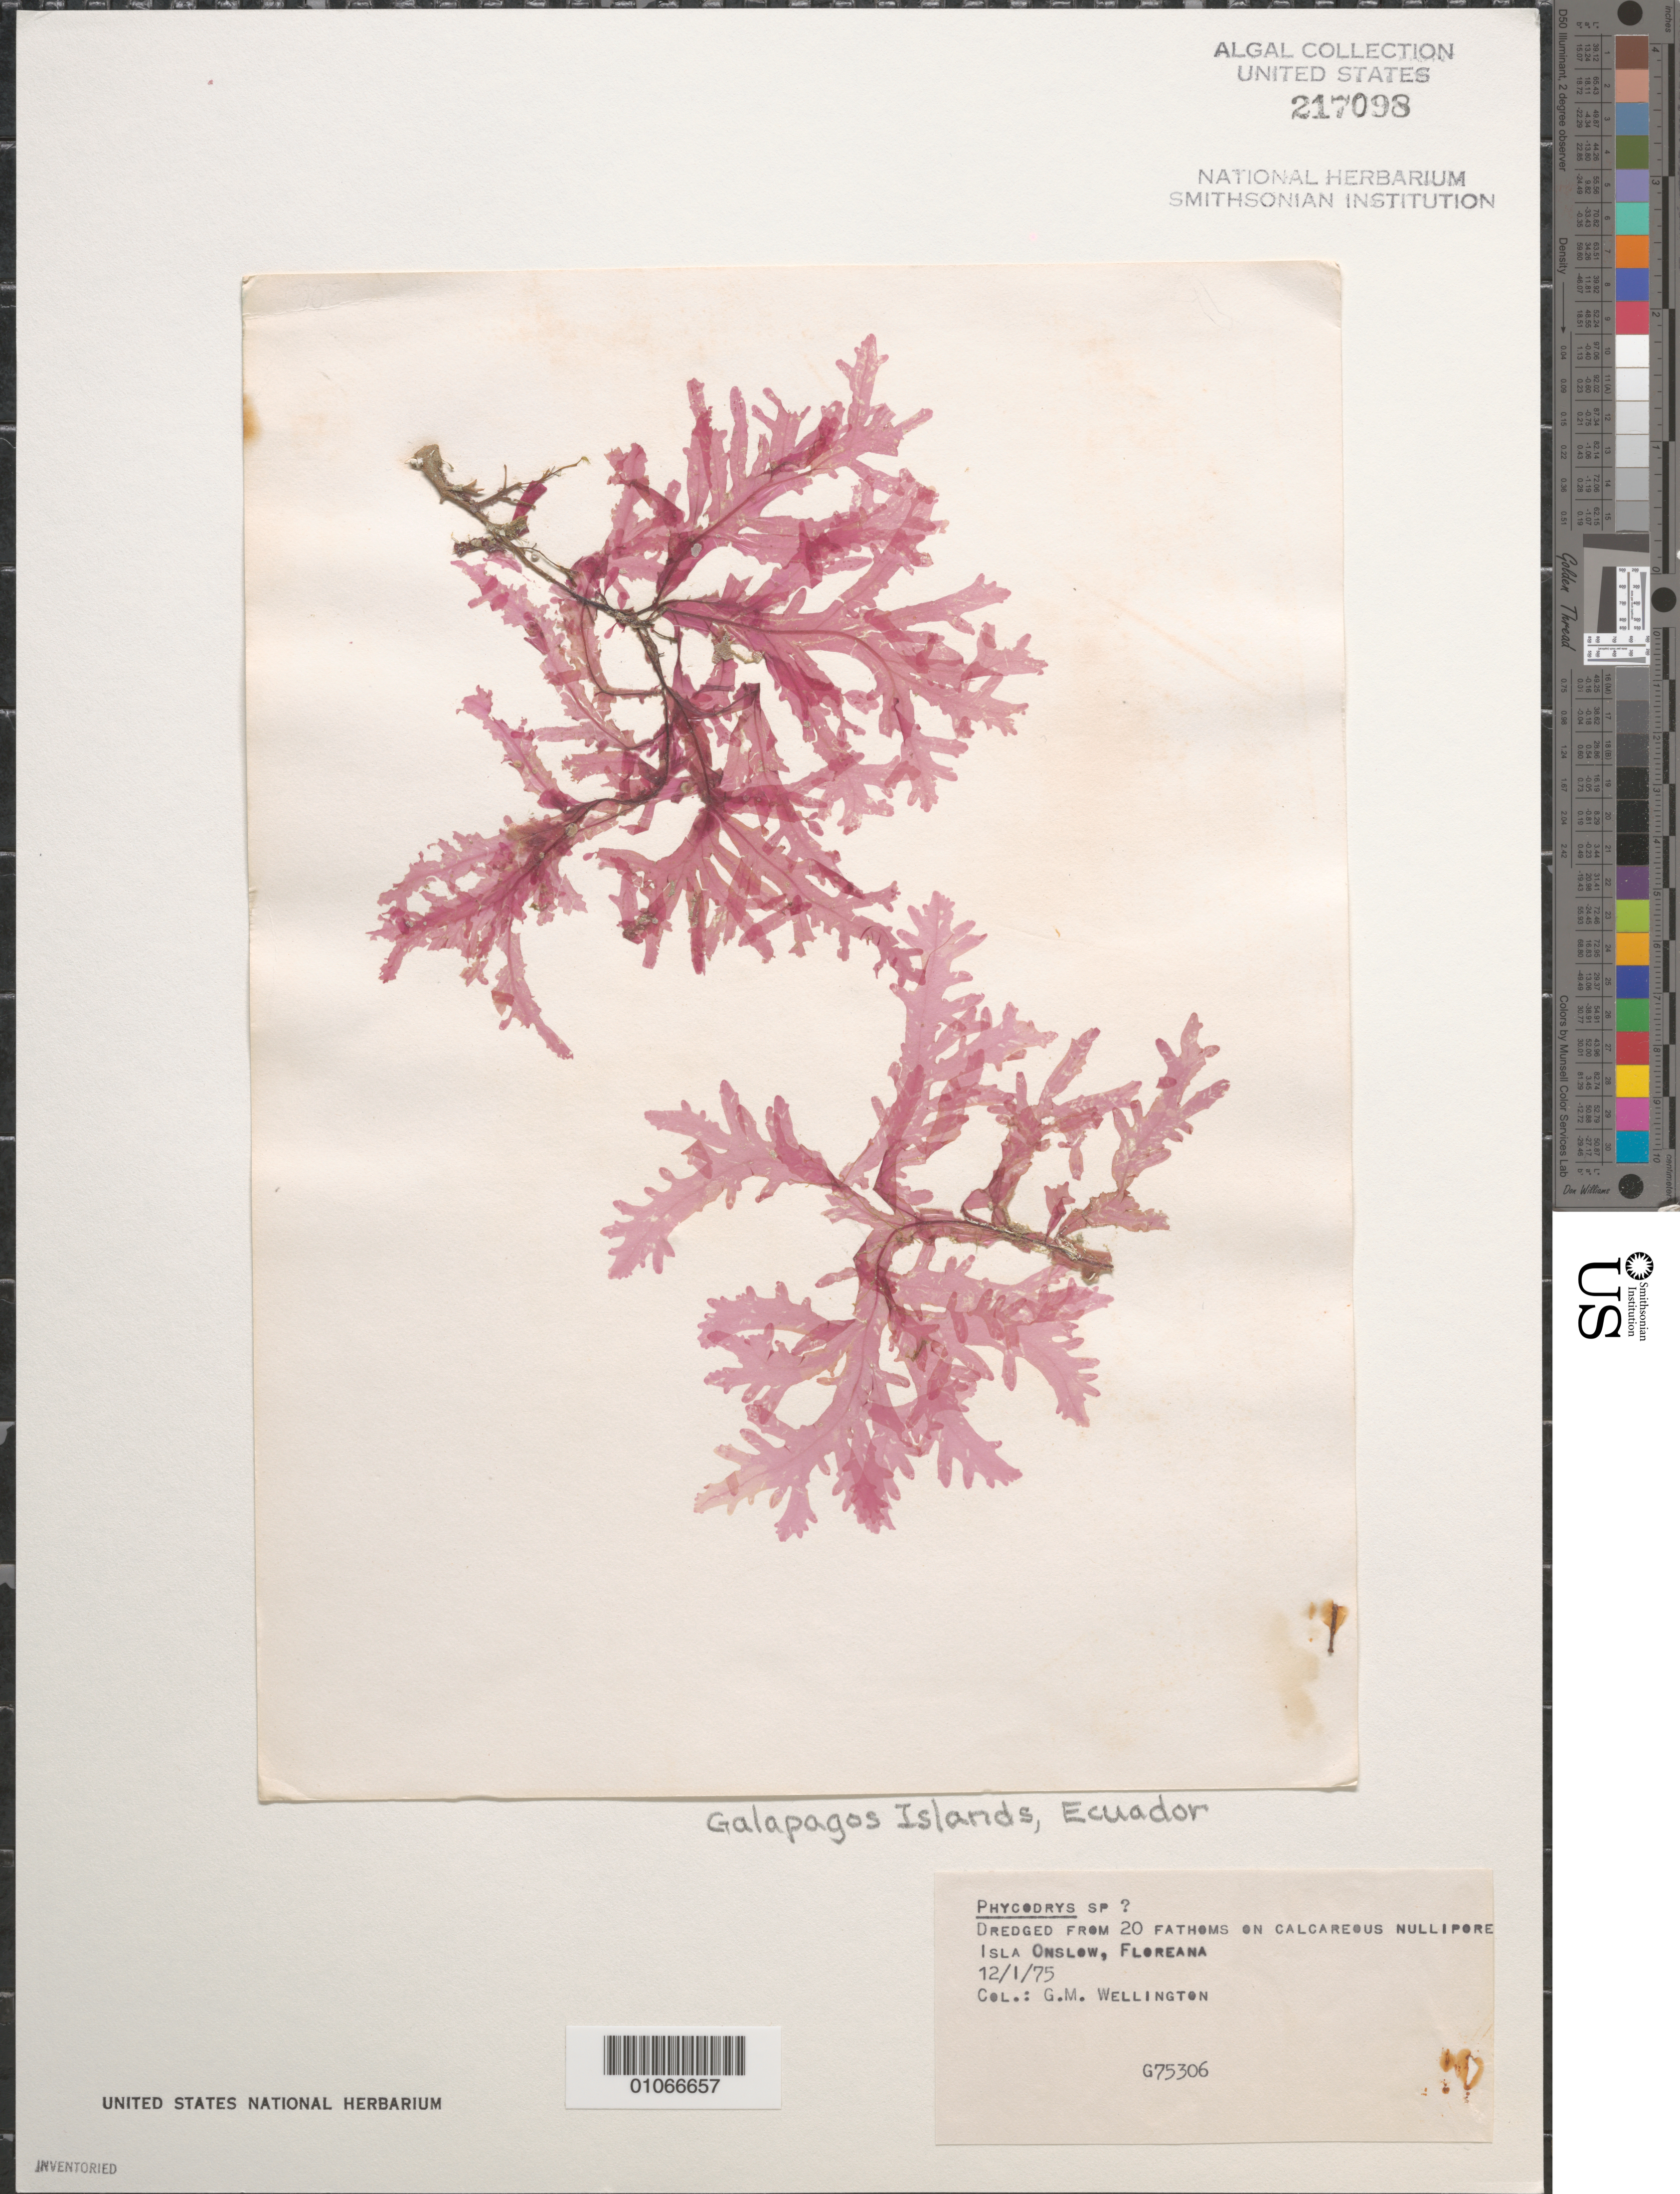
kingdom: Plantae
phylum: Rhodophyta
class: Florideophyceae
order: Ceramiales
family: Delesseriaceae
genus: Phycodrys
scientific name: Phycodrys sp.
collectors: G. Wellington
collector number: G75306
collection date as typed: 12 Jan 1975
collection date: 1975-01-12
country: Ecuador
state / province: Colón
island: Floreana [Charles, Santa Maria]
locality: Off Isla Onslow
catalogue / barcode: US 217098